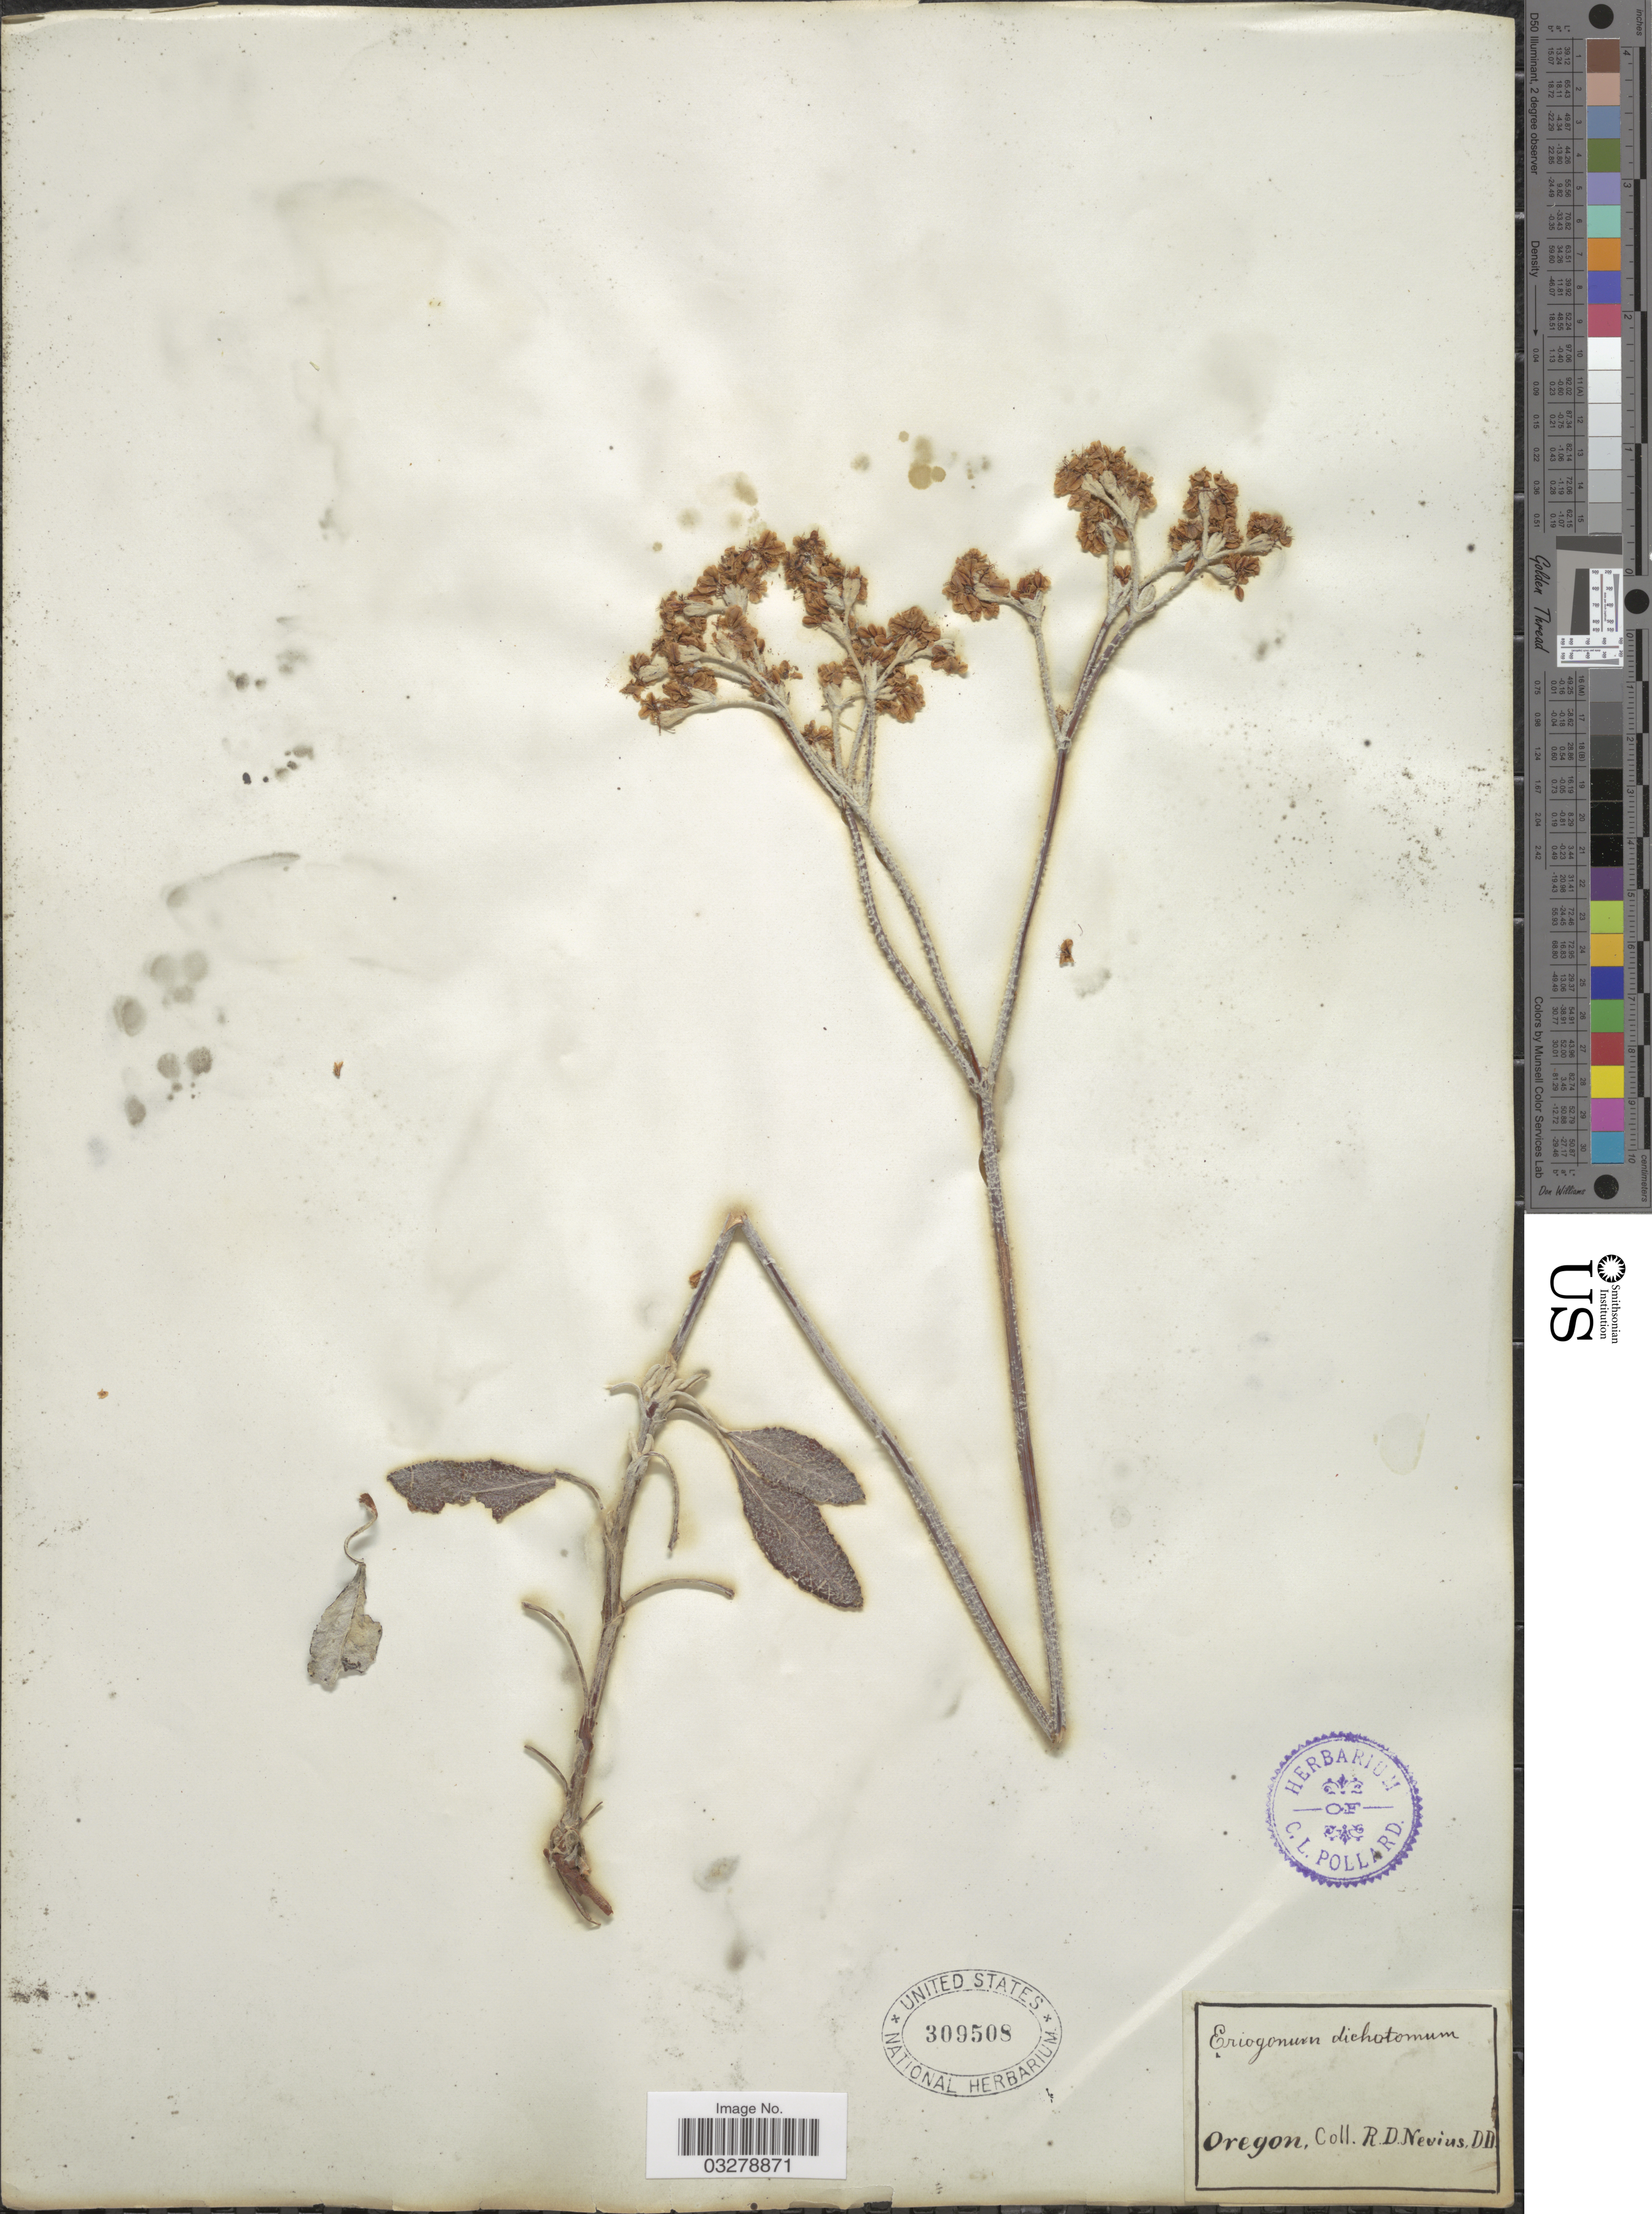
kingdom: Plantae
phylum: Tracheophyta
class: Magnoliopsida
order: Caryophyllales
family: Polygonaceae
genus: Eriogonum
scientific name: Eriogonum niverum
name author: Douglas ex Benth.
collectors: R. Nevius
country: United States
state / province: Oregon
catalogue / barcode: US 309508